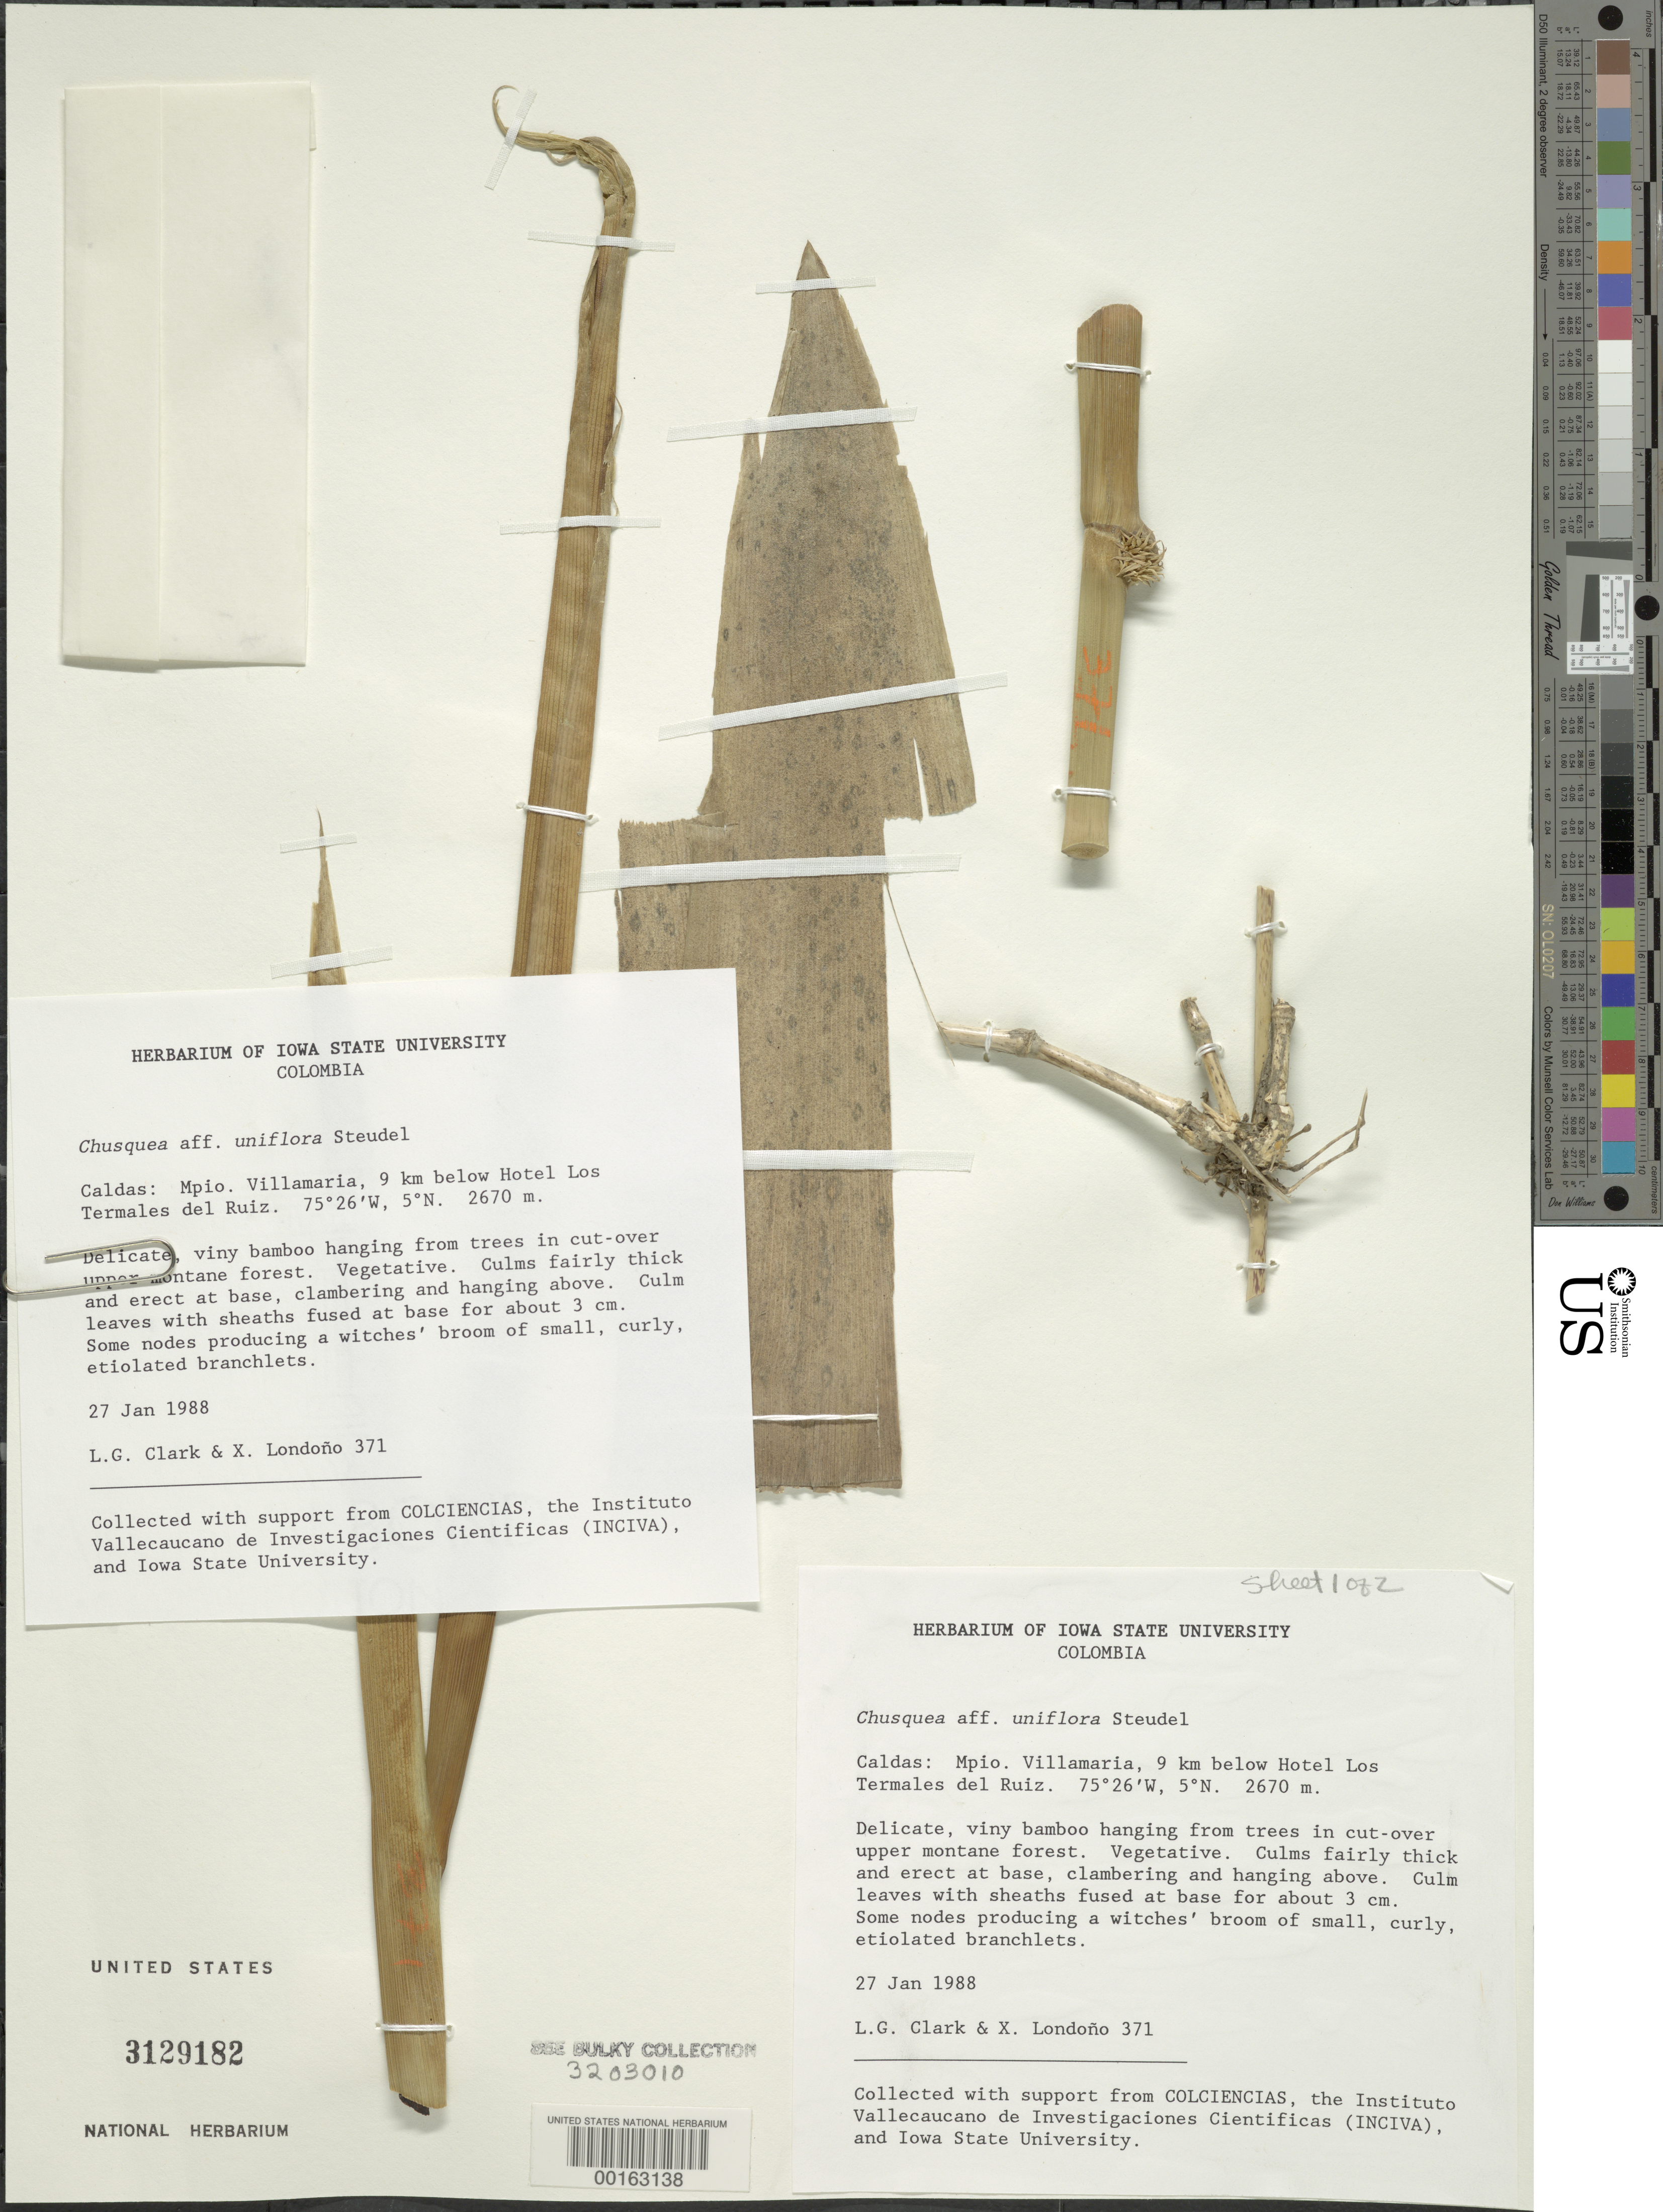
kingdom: Plantae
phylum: Tracheophyta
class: Liliopsida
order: Poales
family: Poaceae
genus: Chusquea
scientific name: Chusquea uniflora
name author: Steud.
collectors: L. G. Clark & X. Londoño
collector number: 371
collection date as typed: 27 Jan 1988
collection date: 1988-01-27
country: Colombia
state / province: Caldas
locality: VillaMaria, 9 km below Hotel Los Termales del Ruiz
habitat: In cut-over upper montane forest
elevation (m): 2670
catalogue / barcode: US 3129182